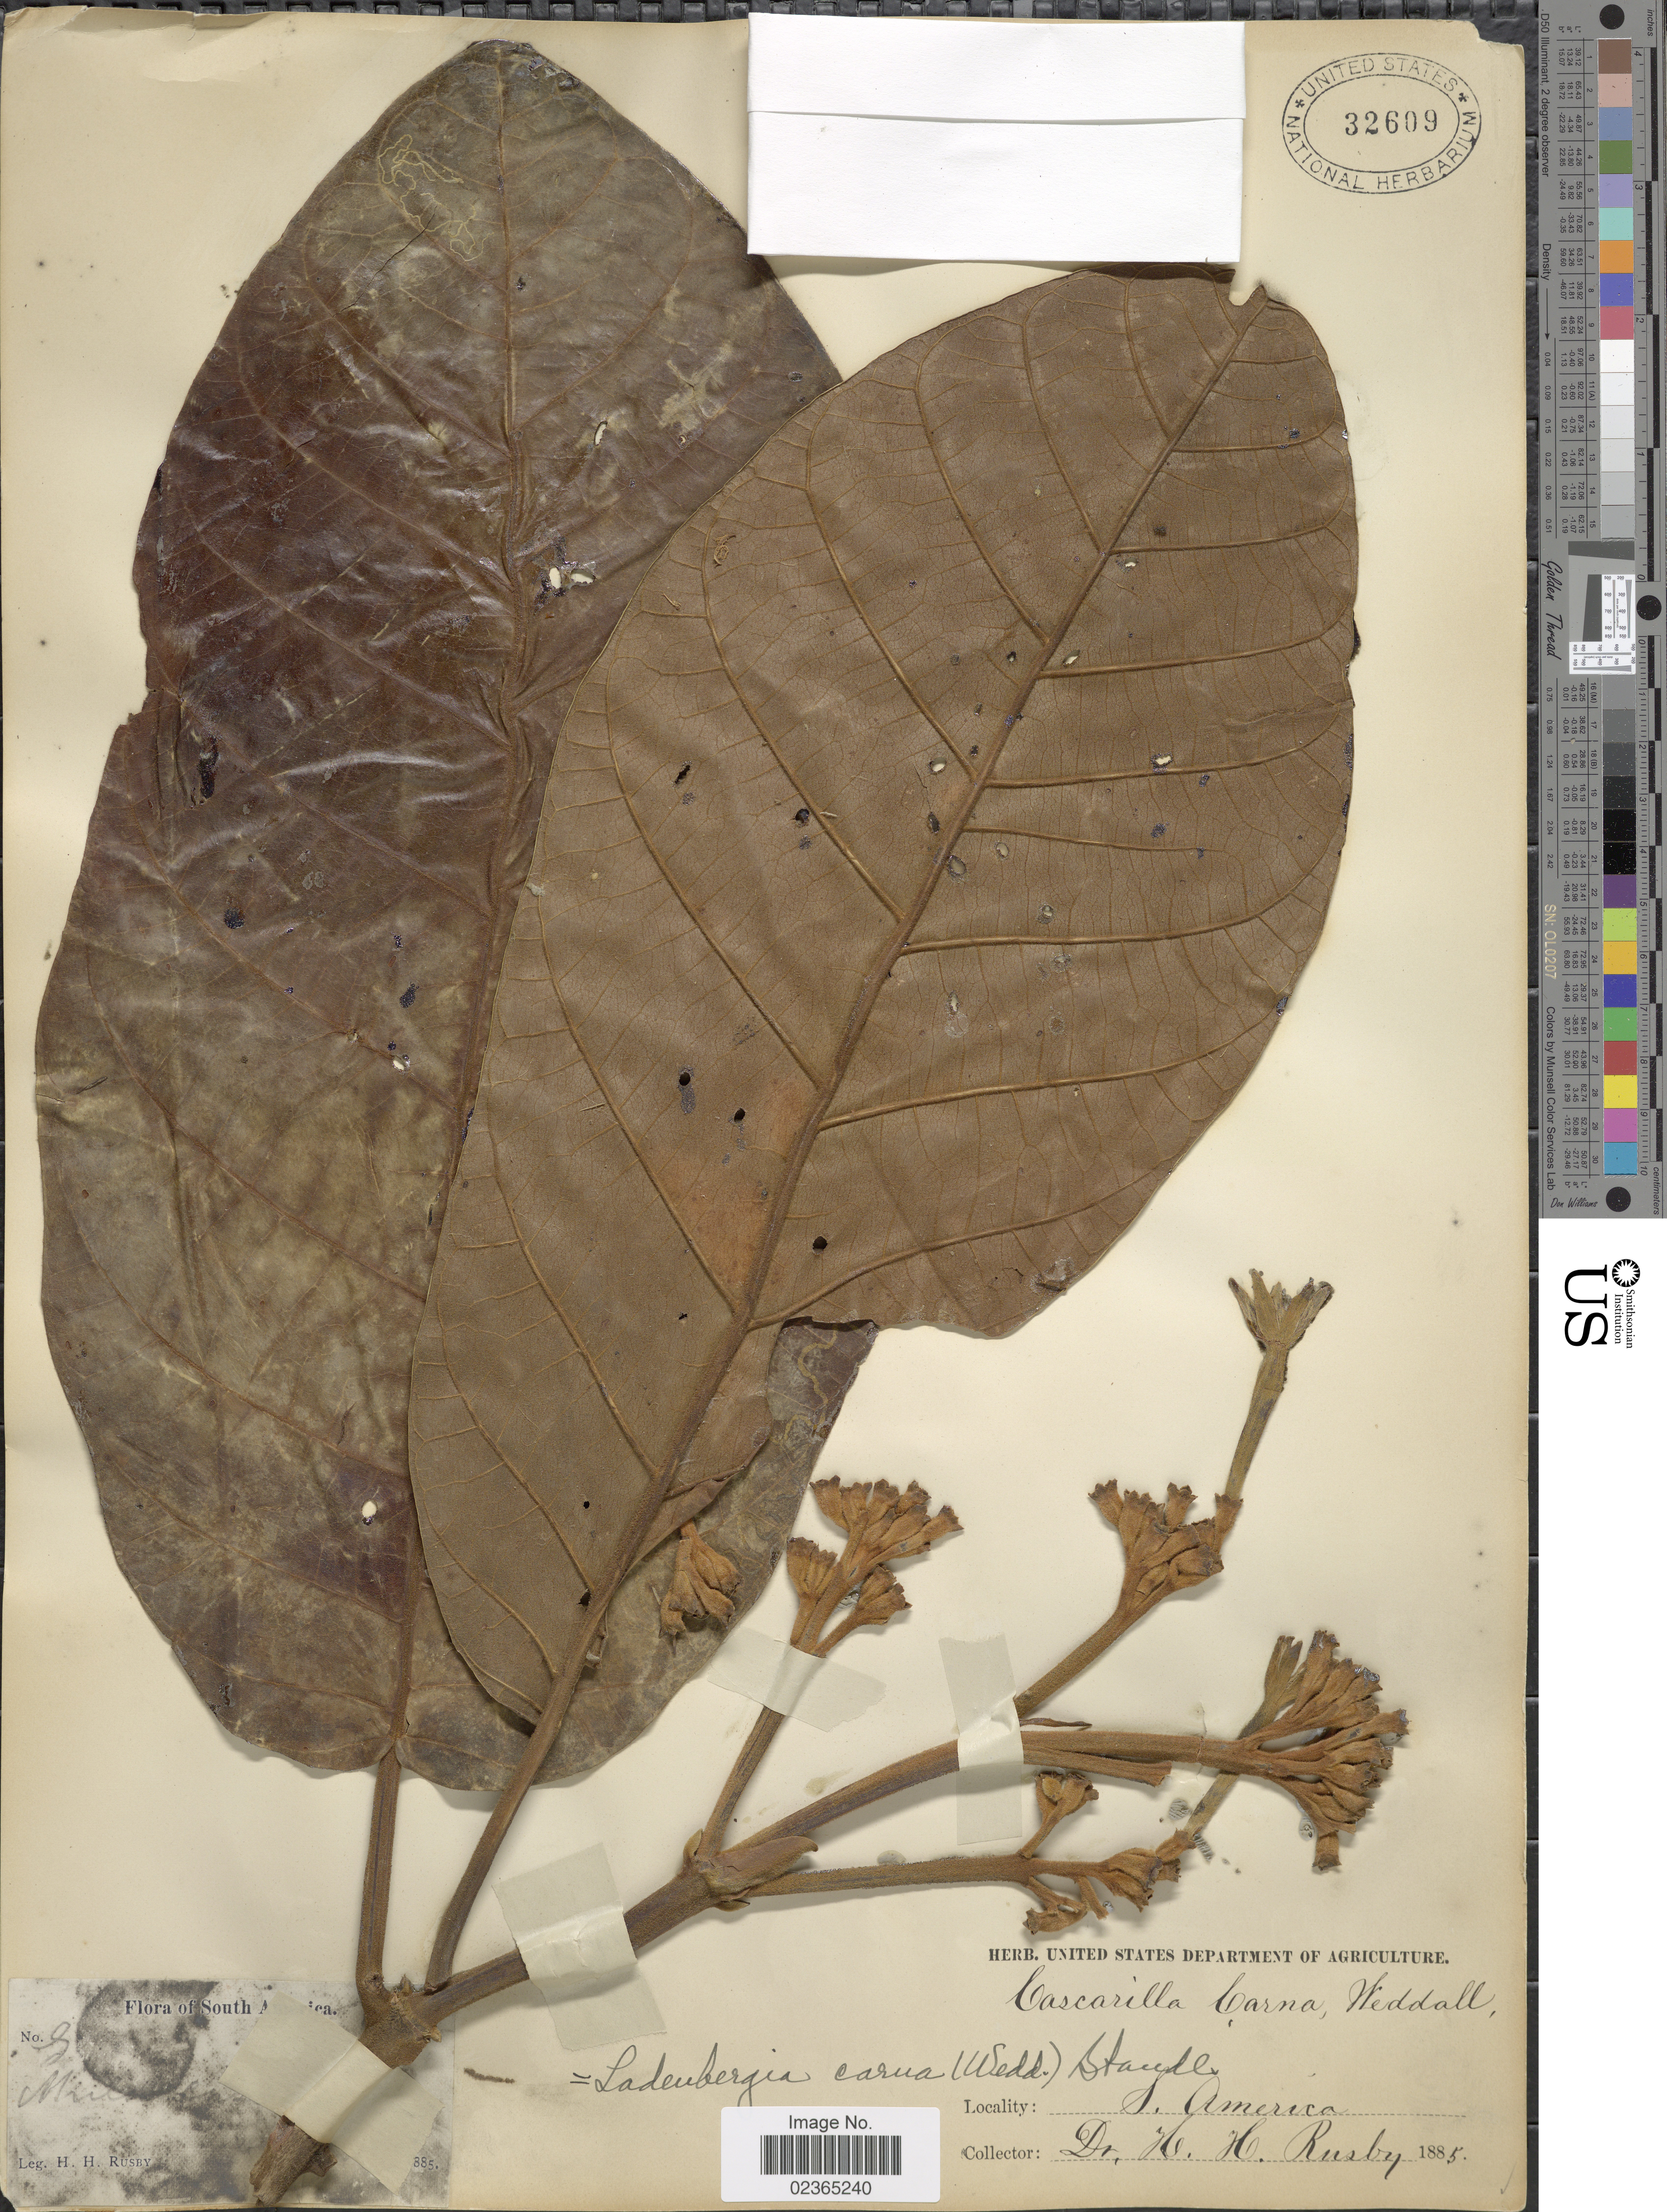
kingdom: Plantae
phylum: Tracheophyta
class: Magnoliopsida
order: Gentianales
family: Rubiaceae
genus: Ladenbergia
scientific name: Ladenbergia carua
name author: (Wedd.) Standl.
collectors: H. H. Rusby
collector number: S*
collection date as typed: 1885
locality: Mulesen [illegible text]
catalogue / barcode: US 32609